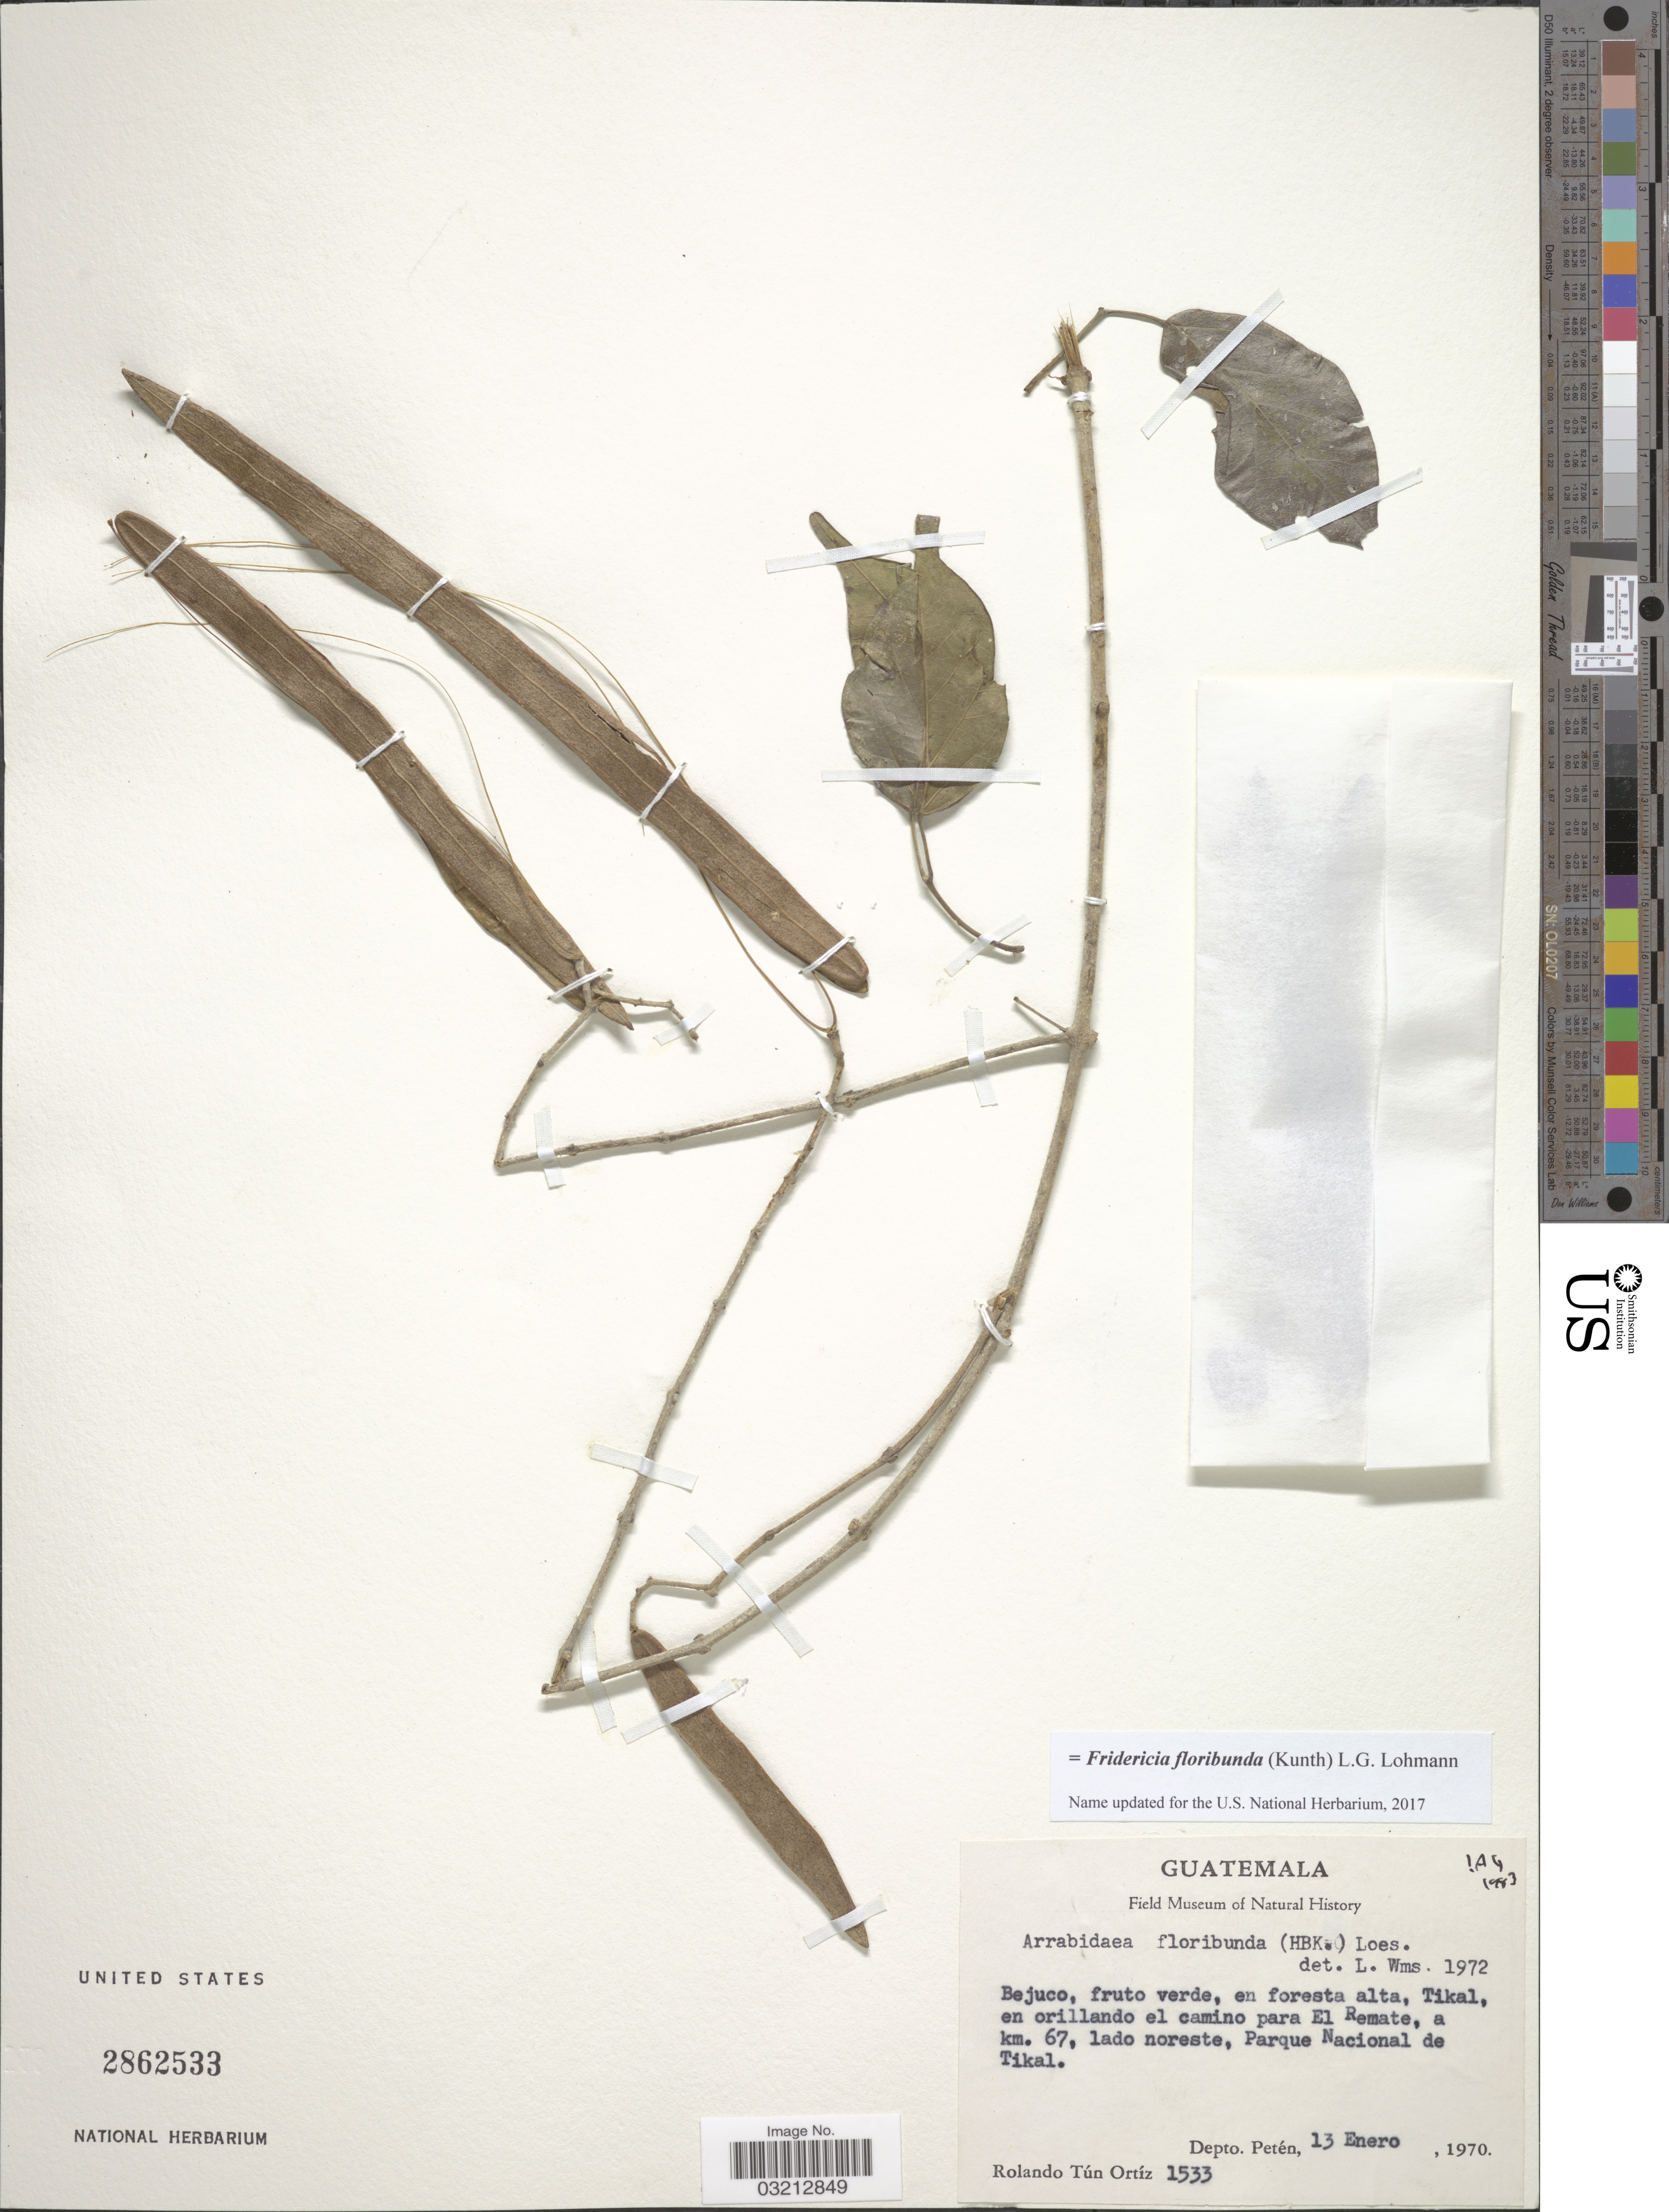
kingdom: Plantae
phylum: Tracheophyta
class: Magnoliopsida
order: Lamiales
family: Bignoniaceae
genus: Fridericia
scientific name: Fridericia floribunda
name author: (Kunth) L.G. Lohmann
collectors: R. Ortiz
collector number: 1533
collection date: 1970-01-13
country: Guatemala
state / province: El Petén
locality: Tikal, en orillando el camino para El Remate, a km. 67, lado noreste, Parque Nacional de Tikal. Depto. Petén.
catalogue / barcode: US 2862533